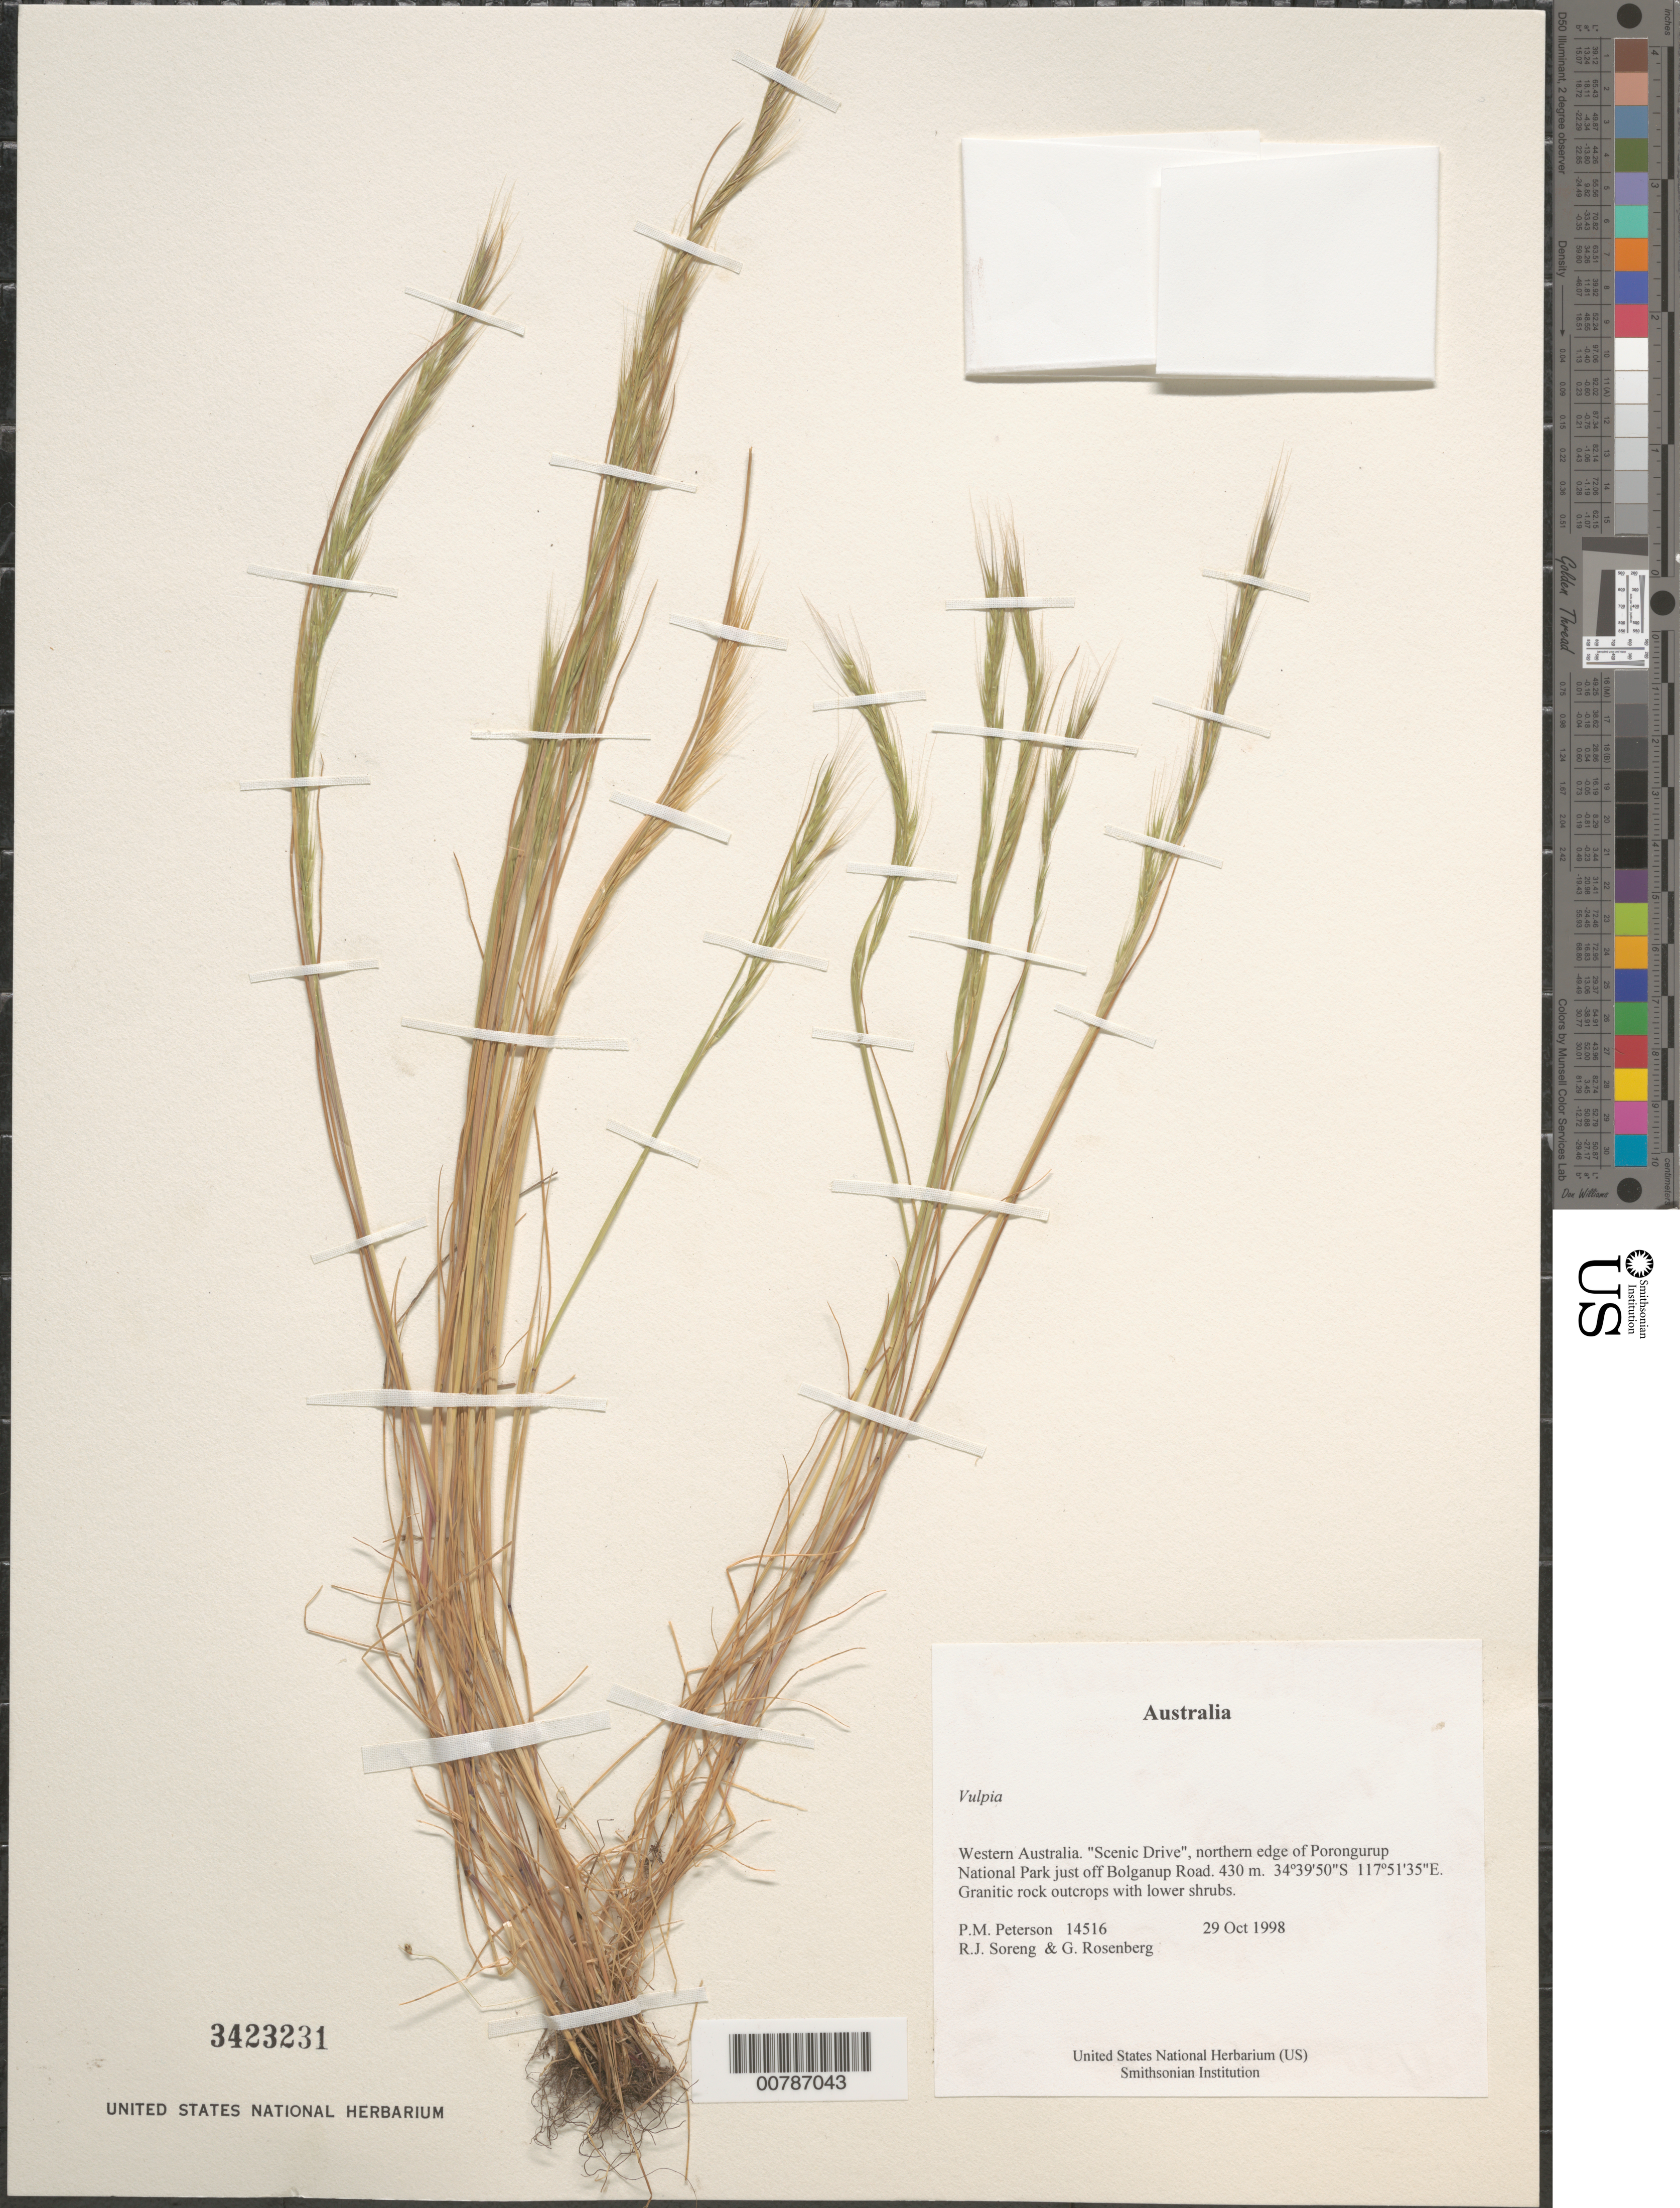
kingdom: Plantae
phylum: Tracheophyta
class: Liliopsida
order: Poales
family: Poaceae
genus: Vulpia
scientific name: Vulpia sp.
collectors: P. M. Peterson, R. J. Soreng & G. Rosenberg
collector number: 14516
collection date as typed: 29 Oct 1998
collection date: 1998-10-29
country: Australia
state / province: Western Australia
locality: Scenic Drive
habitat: Granitic rock outcrops with lower shrubs.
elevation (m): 430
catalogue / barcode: US 3423231